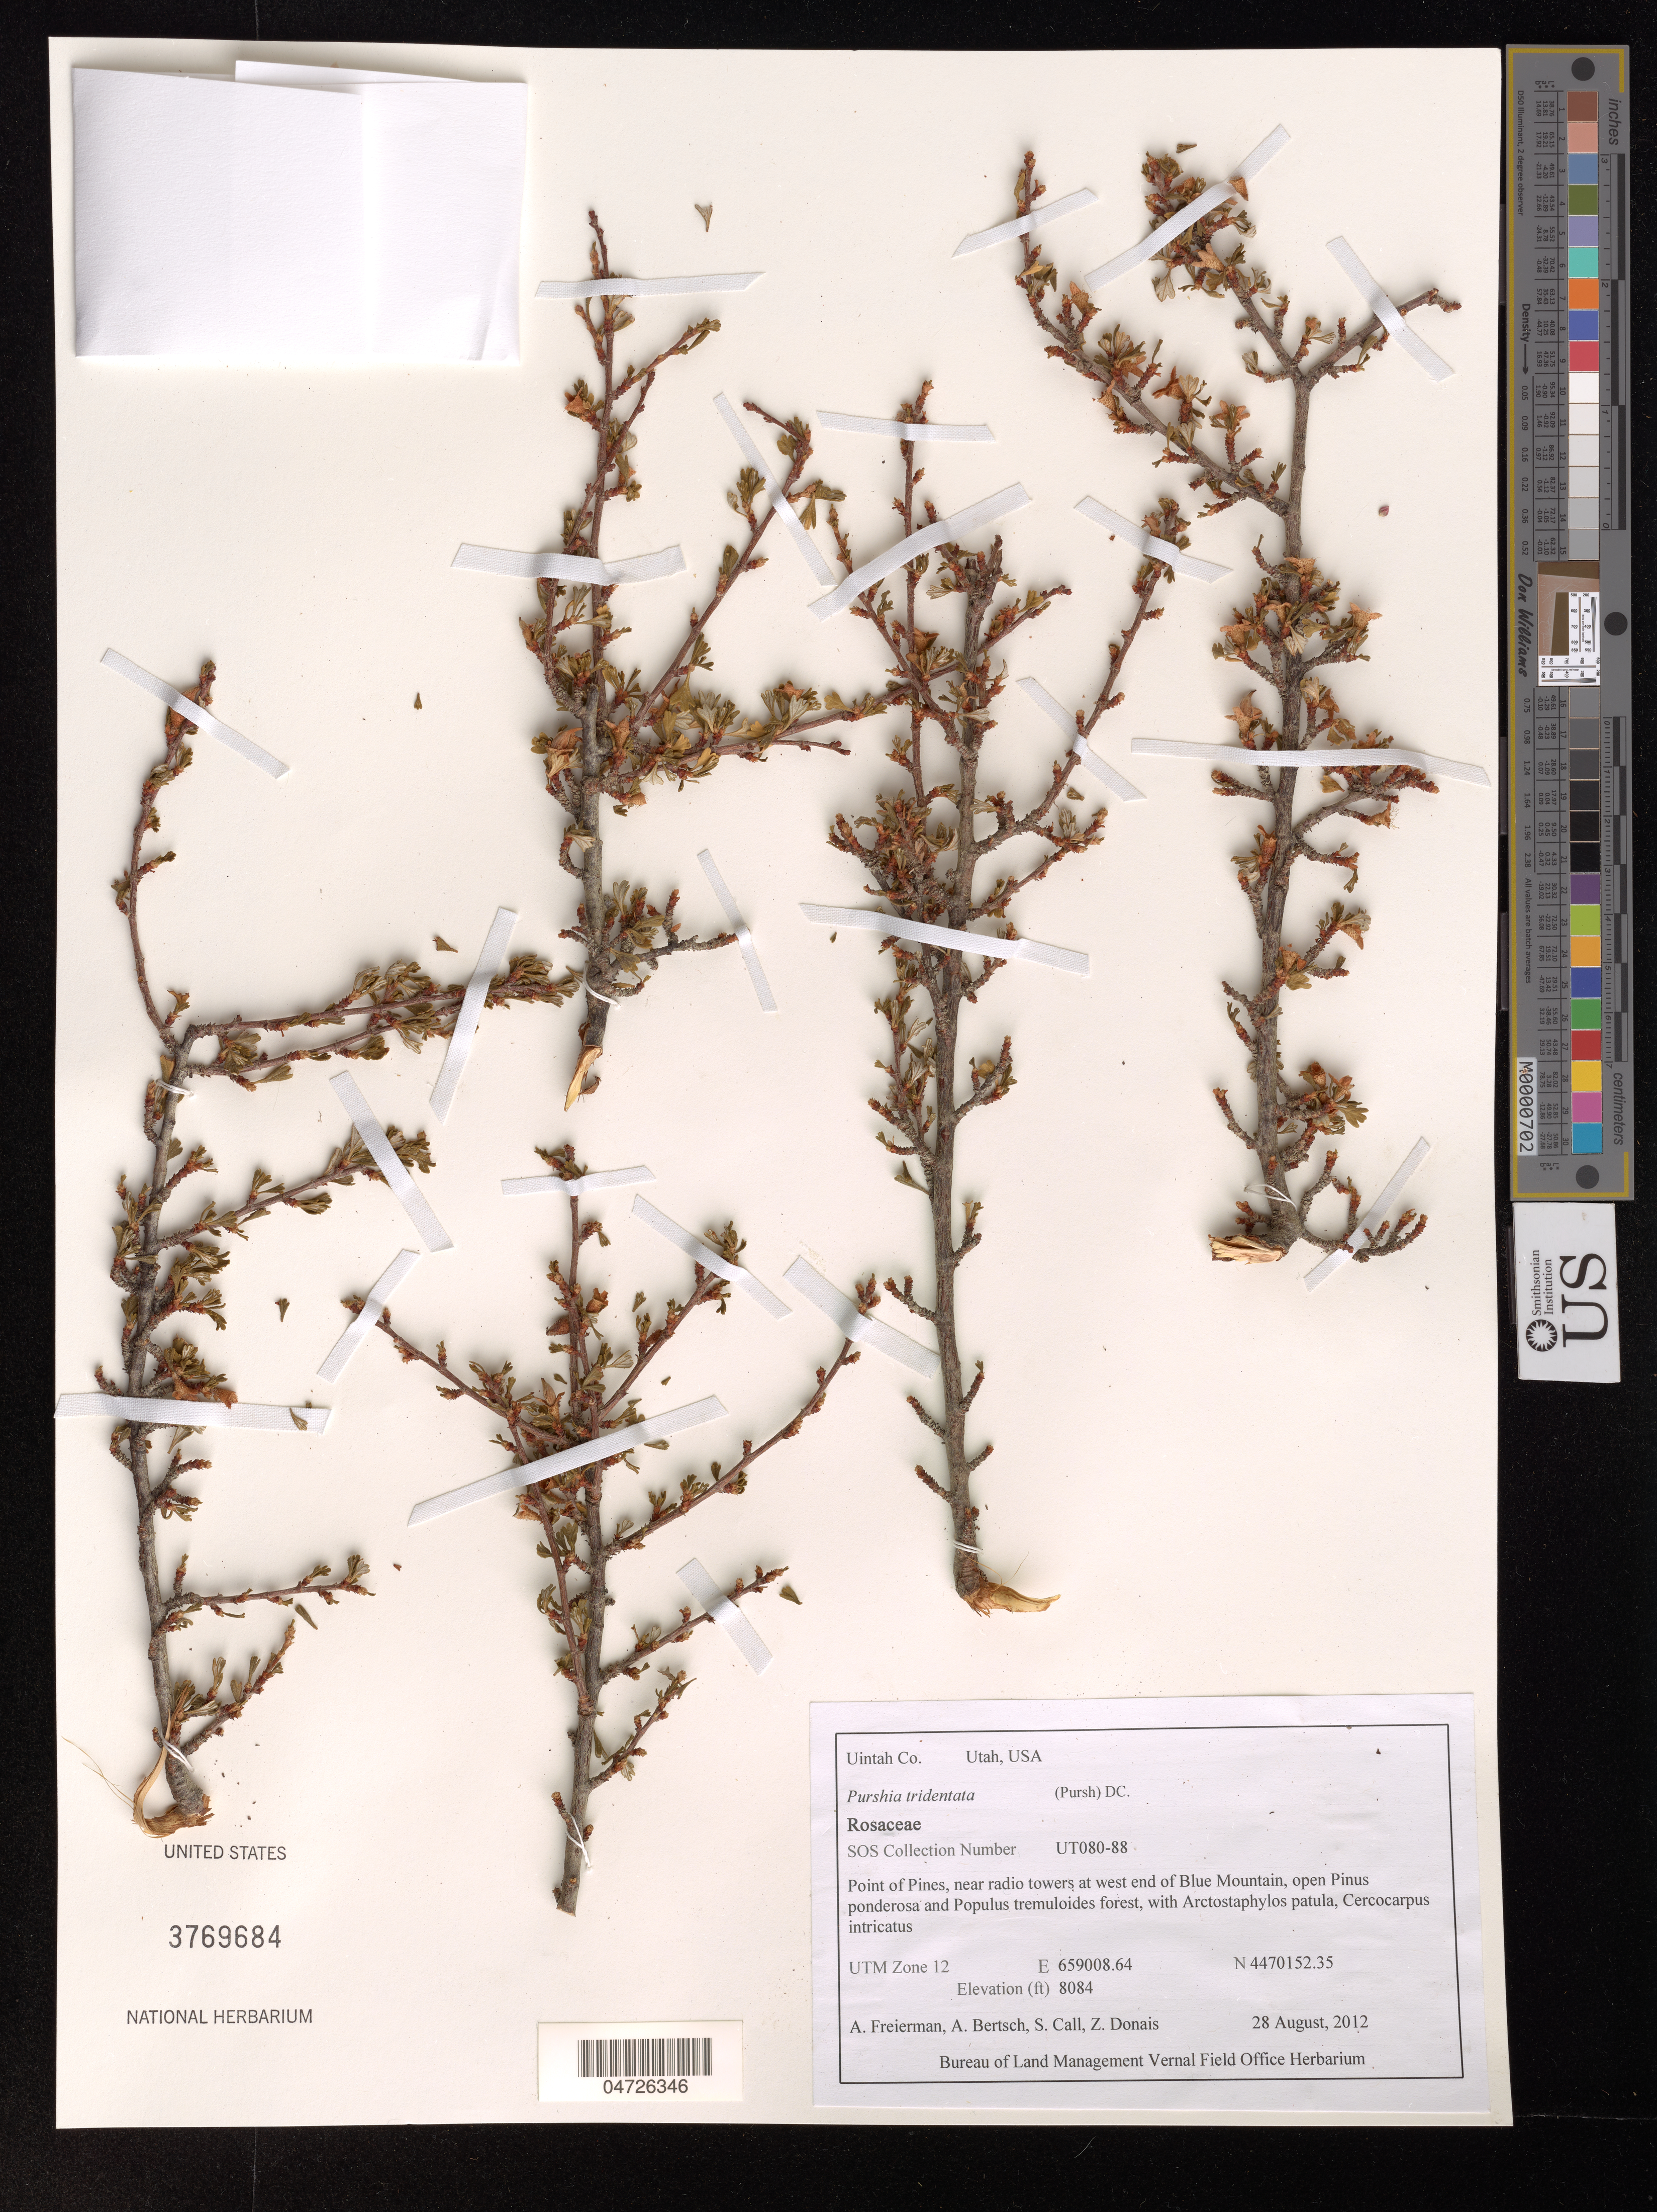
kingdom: Plantae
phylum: Tracheophyta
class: Magnoliopsida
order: Rosales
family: Rosaceae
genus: Purshia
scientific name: Purshia tridentata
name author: (Pursh) DC.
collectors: A. Freierman, Bertsch, S. Call & Z. Donais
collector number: UT080-88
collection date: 2012-08-28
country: United States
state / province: Utah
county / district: Uintah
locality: Uintah Co. Point of Pines, near radio towers at west end of Blue Mountain. UTM Zone 12.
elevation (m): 2464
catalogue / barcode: US 3769684